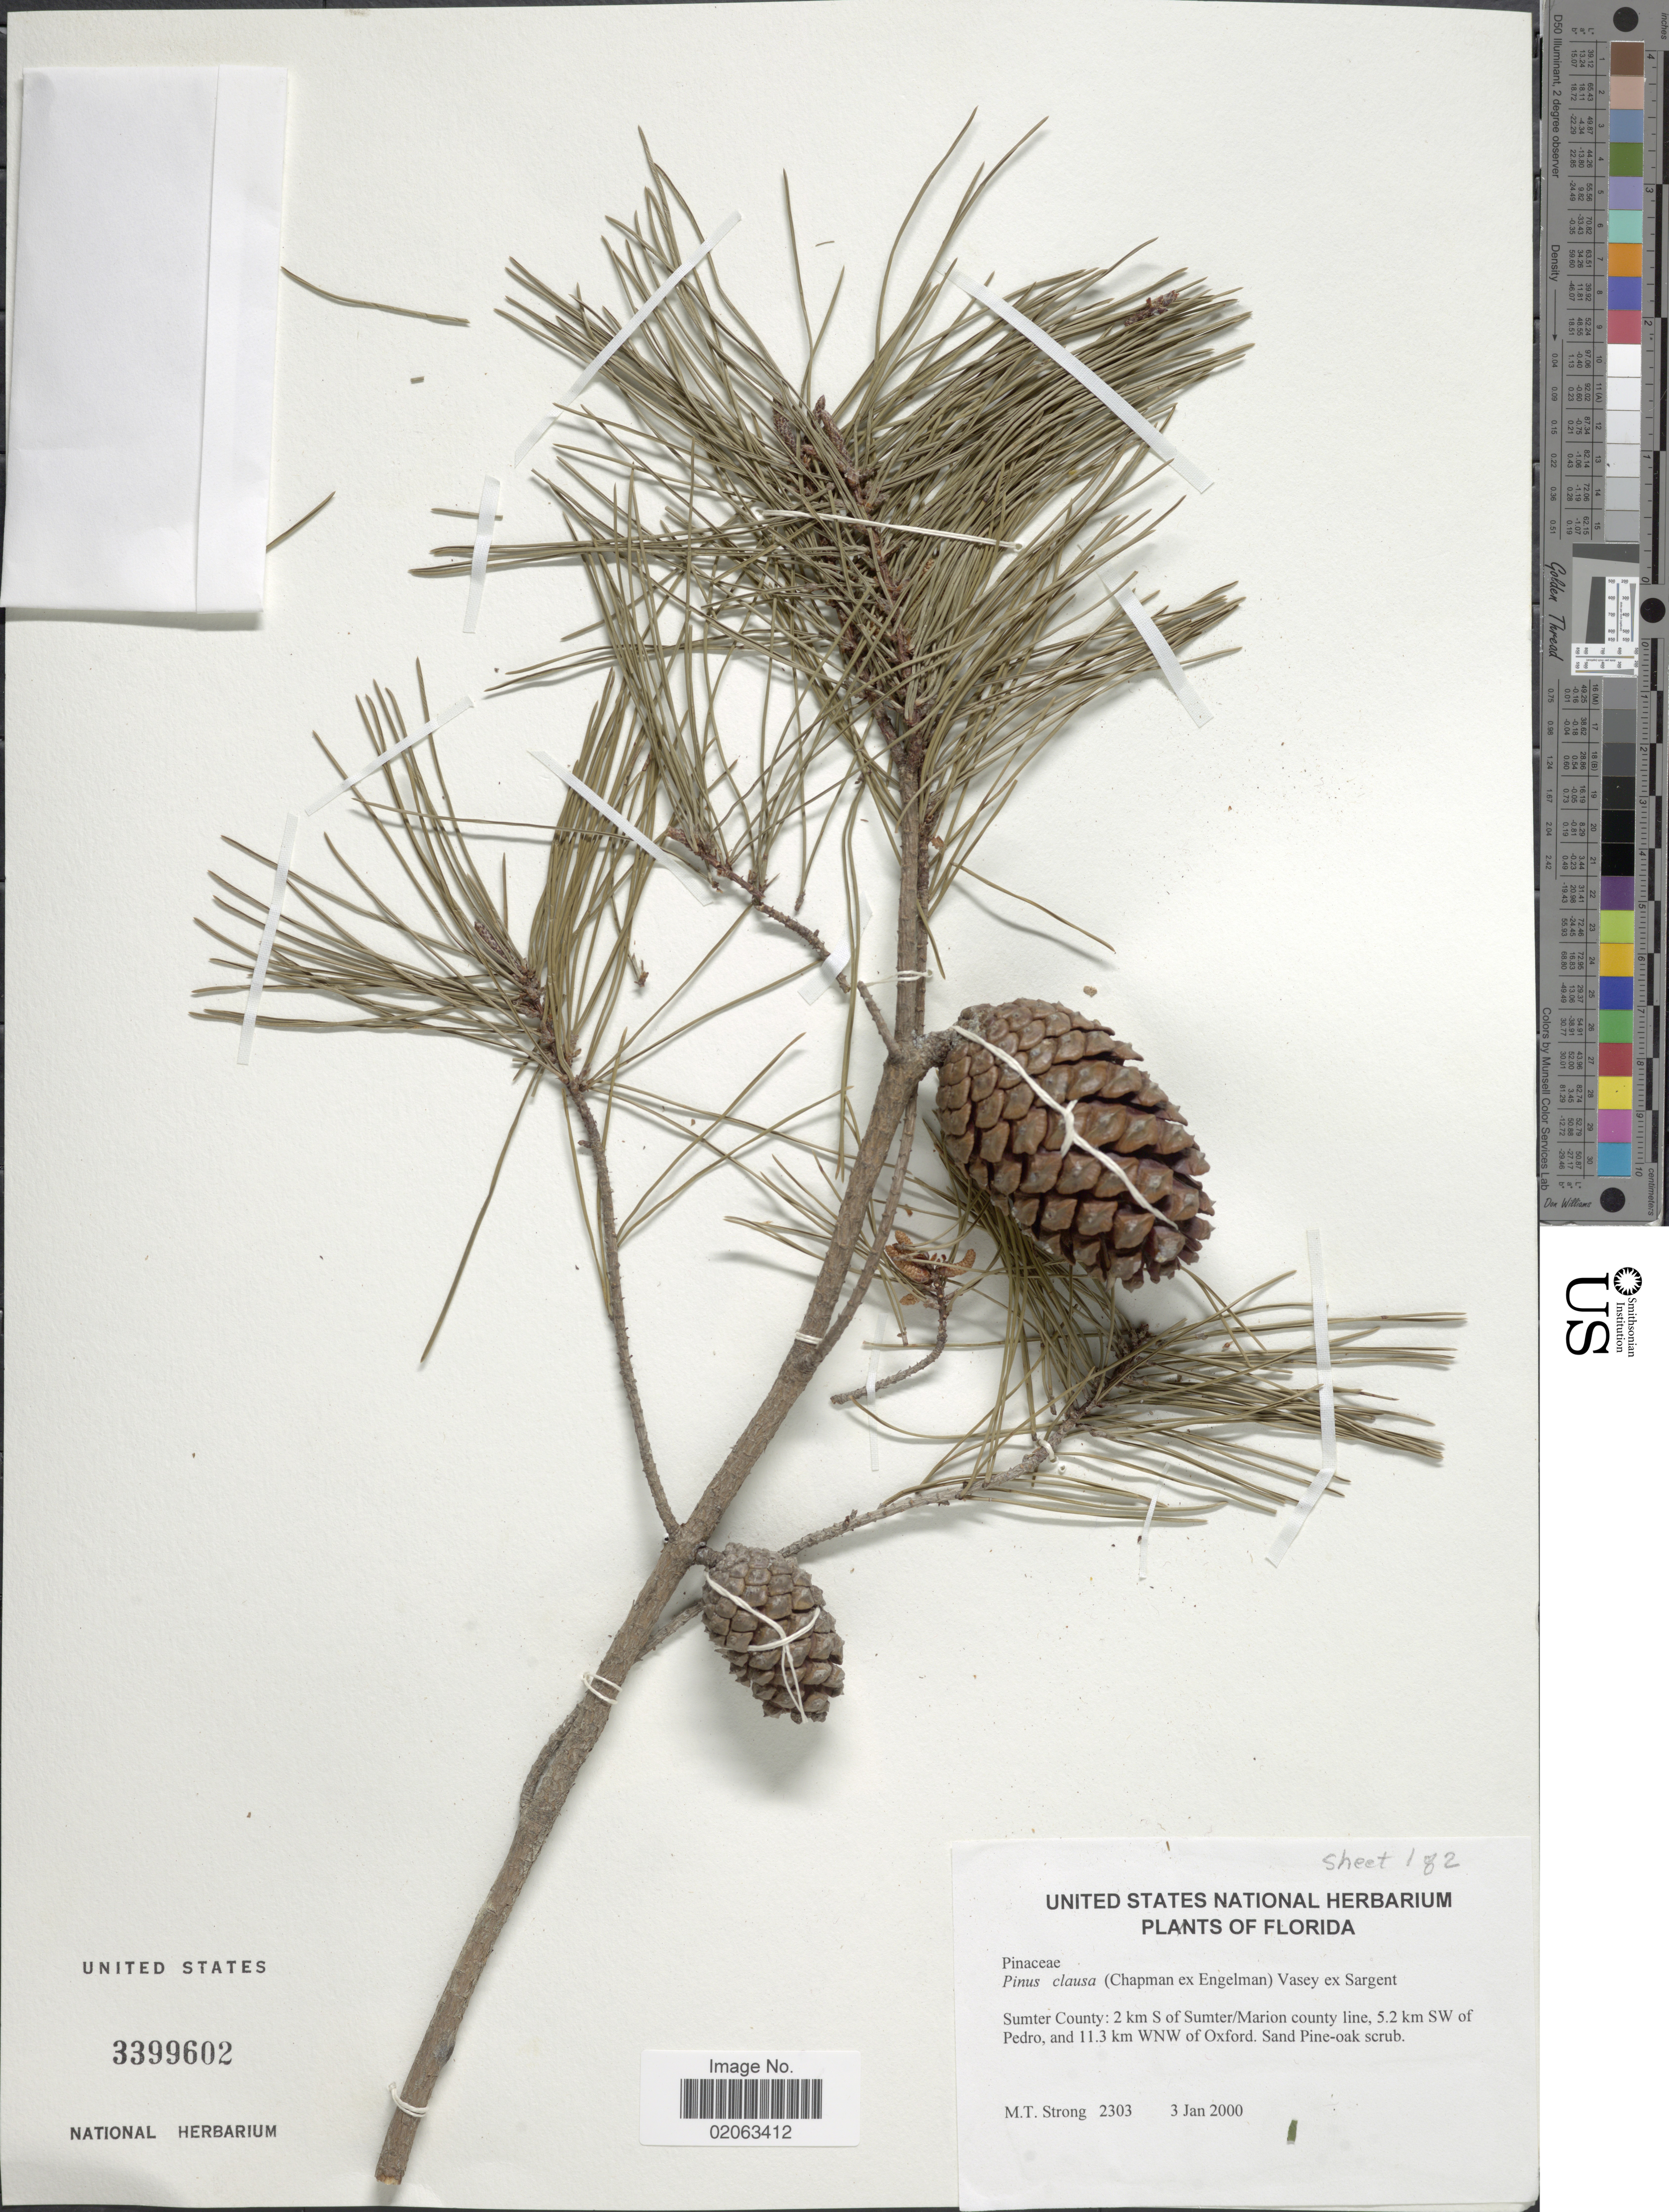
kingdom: Plantae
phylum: Tracheophyta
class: Pinopsida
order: Pinales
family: Pinaceae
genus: Pinus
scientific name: Pinus clausa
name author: (Chapm. ex Engelm.) Vasey ex Sarg.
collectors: M. T. Strong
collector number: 2303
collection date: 2000-01-03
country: United States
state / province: Florida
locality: Sumter County: 2 km S of Sumter/Marion county line, 5.2 km SW of Pedro, an 11.3 km WNW of Oxford.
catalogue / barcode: US 3399602